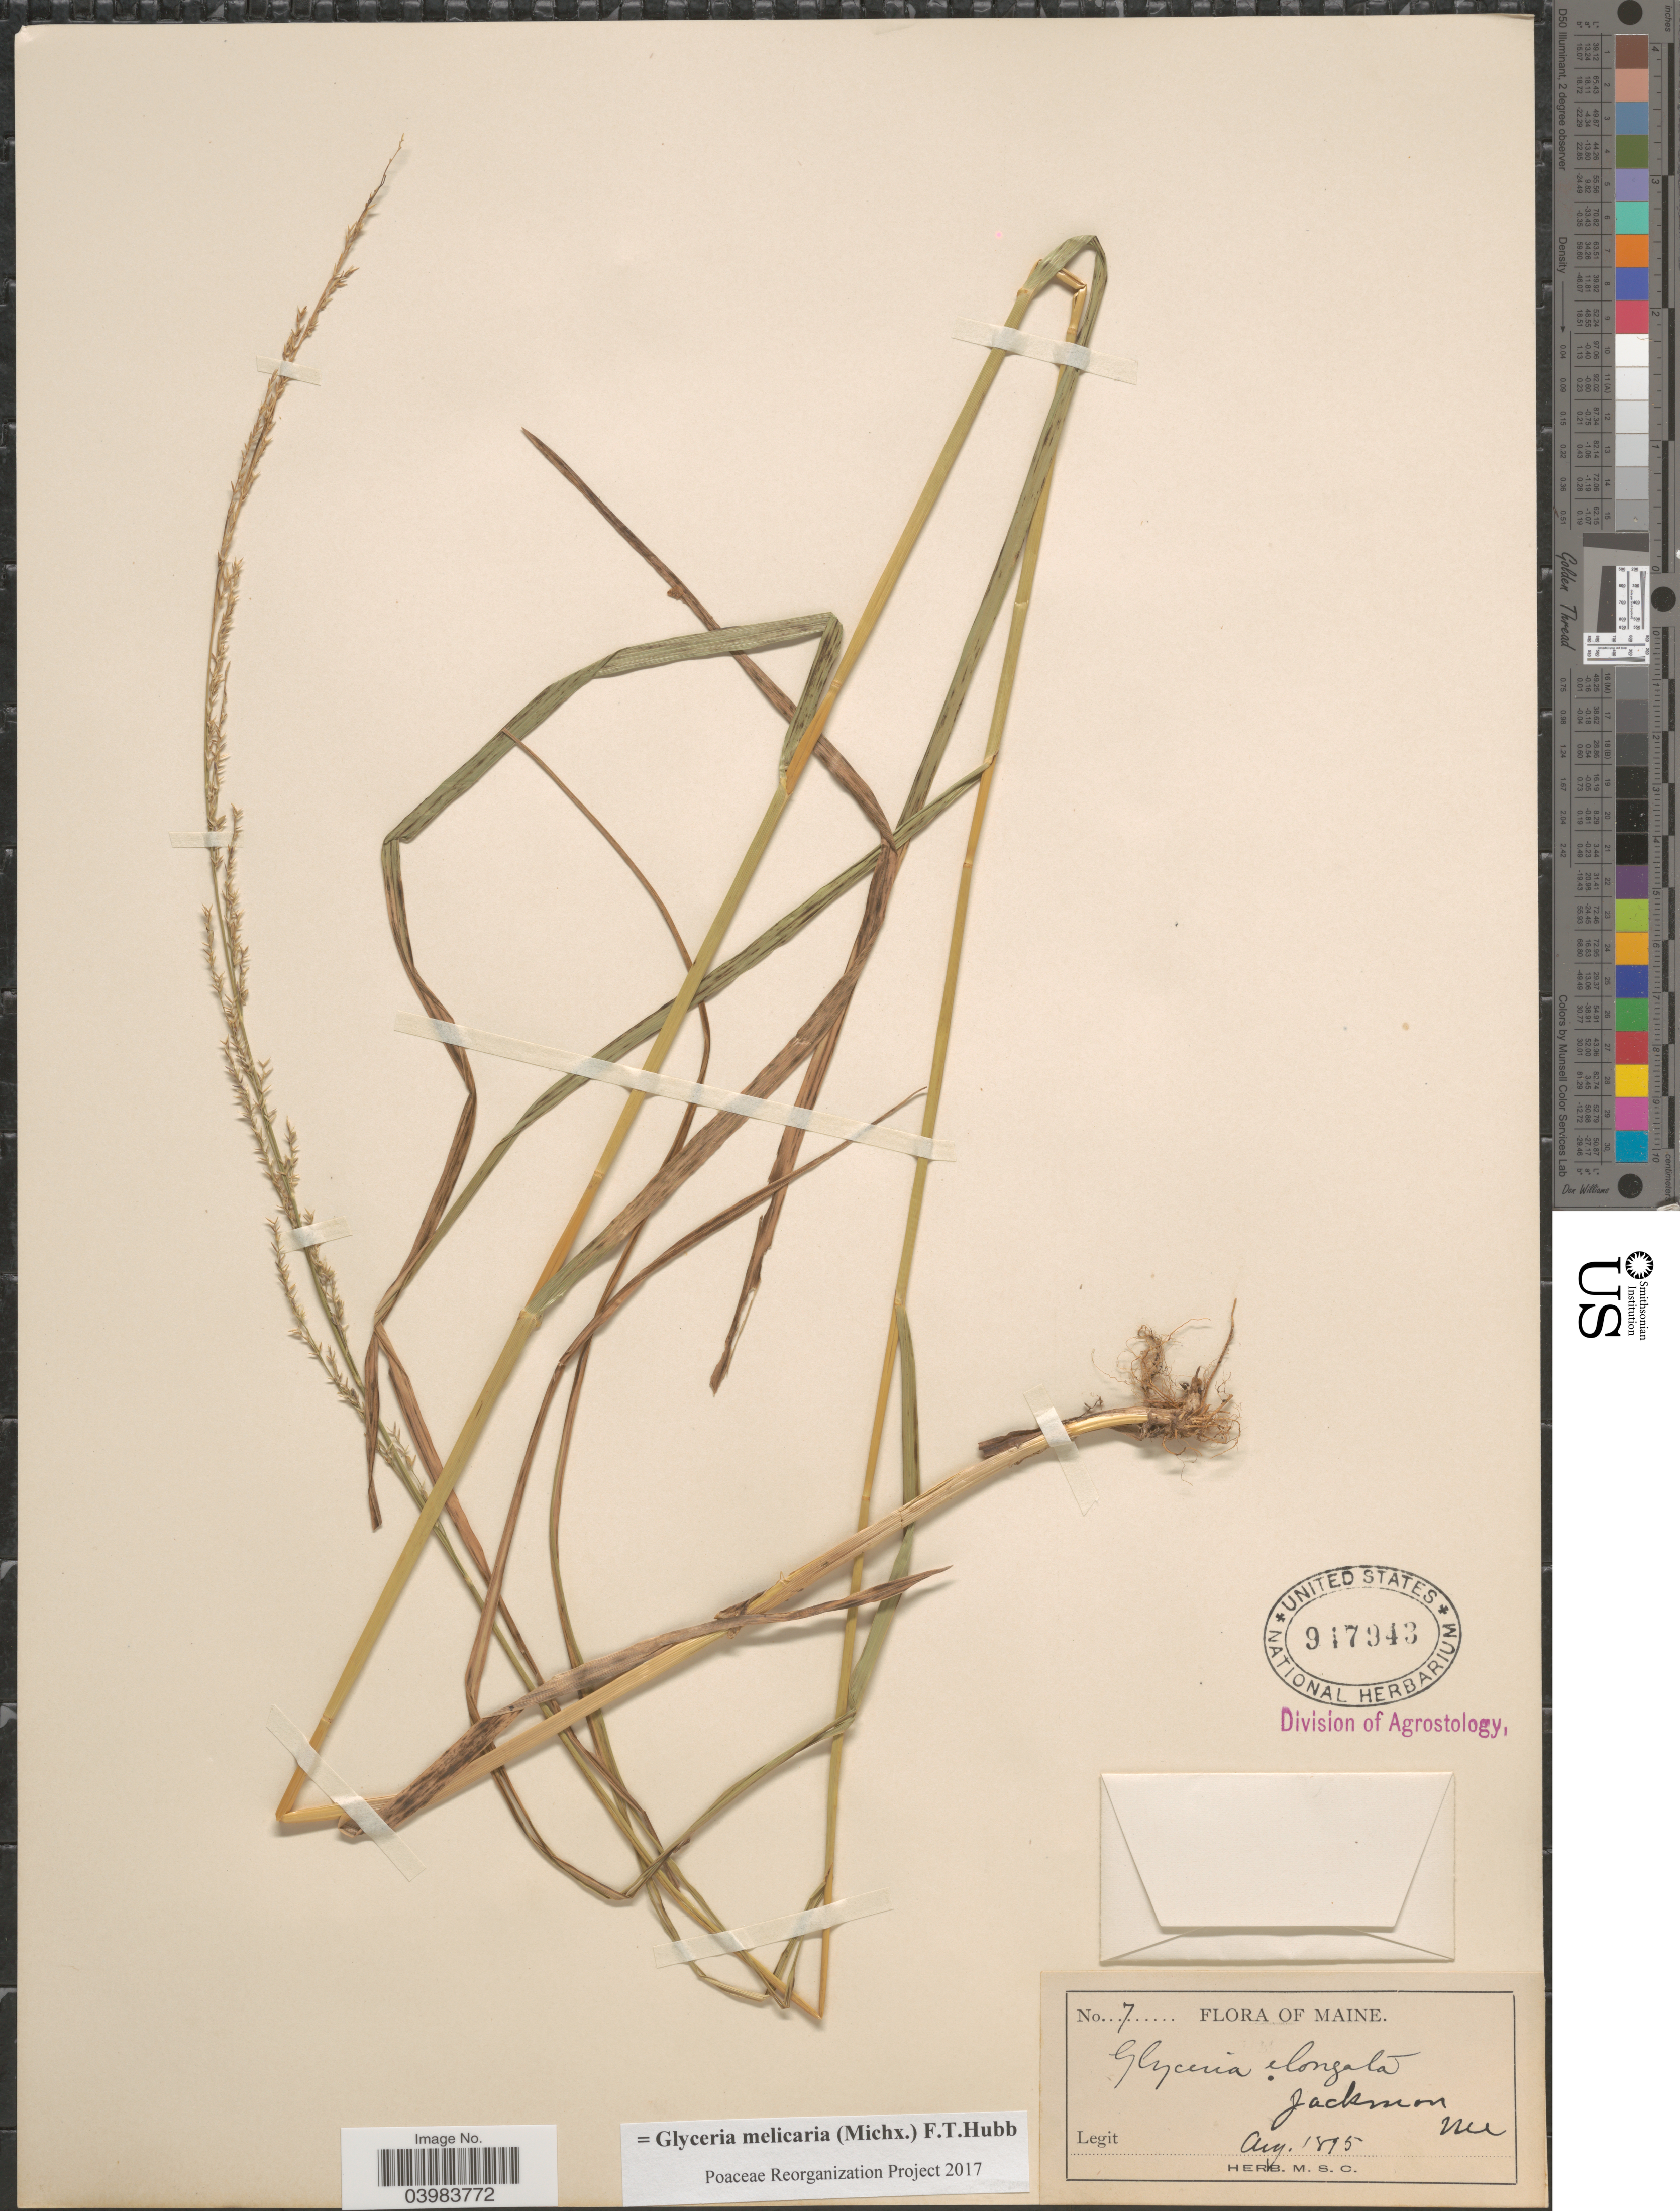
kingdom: Plantae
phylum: Tracheophyta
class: Liliopsida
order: Poales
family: Poaceae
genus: Glyceria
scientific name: Glyceria melicaria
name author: (Michx.) F.T. Hubb.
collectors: Ex Herb. M. S. C.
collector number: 7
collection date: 1895-08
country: United States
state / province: Maine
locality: Jackman.